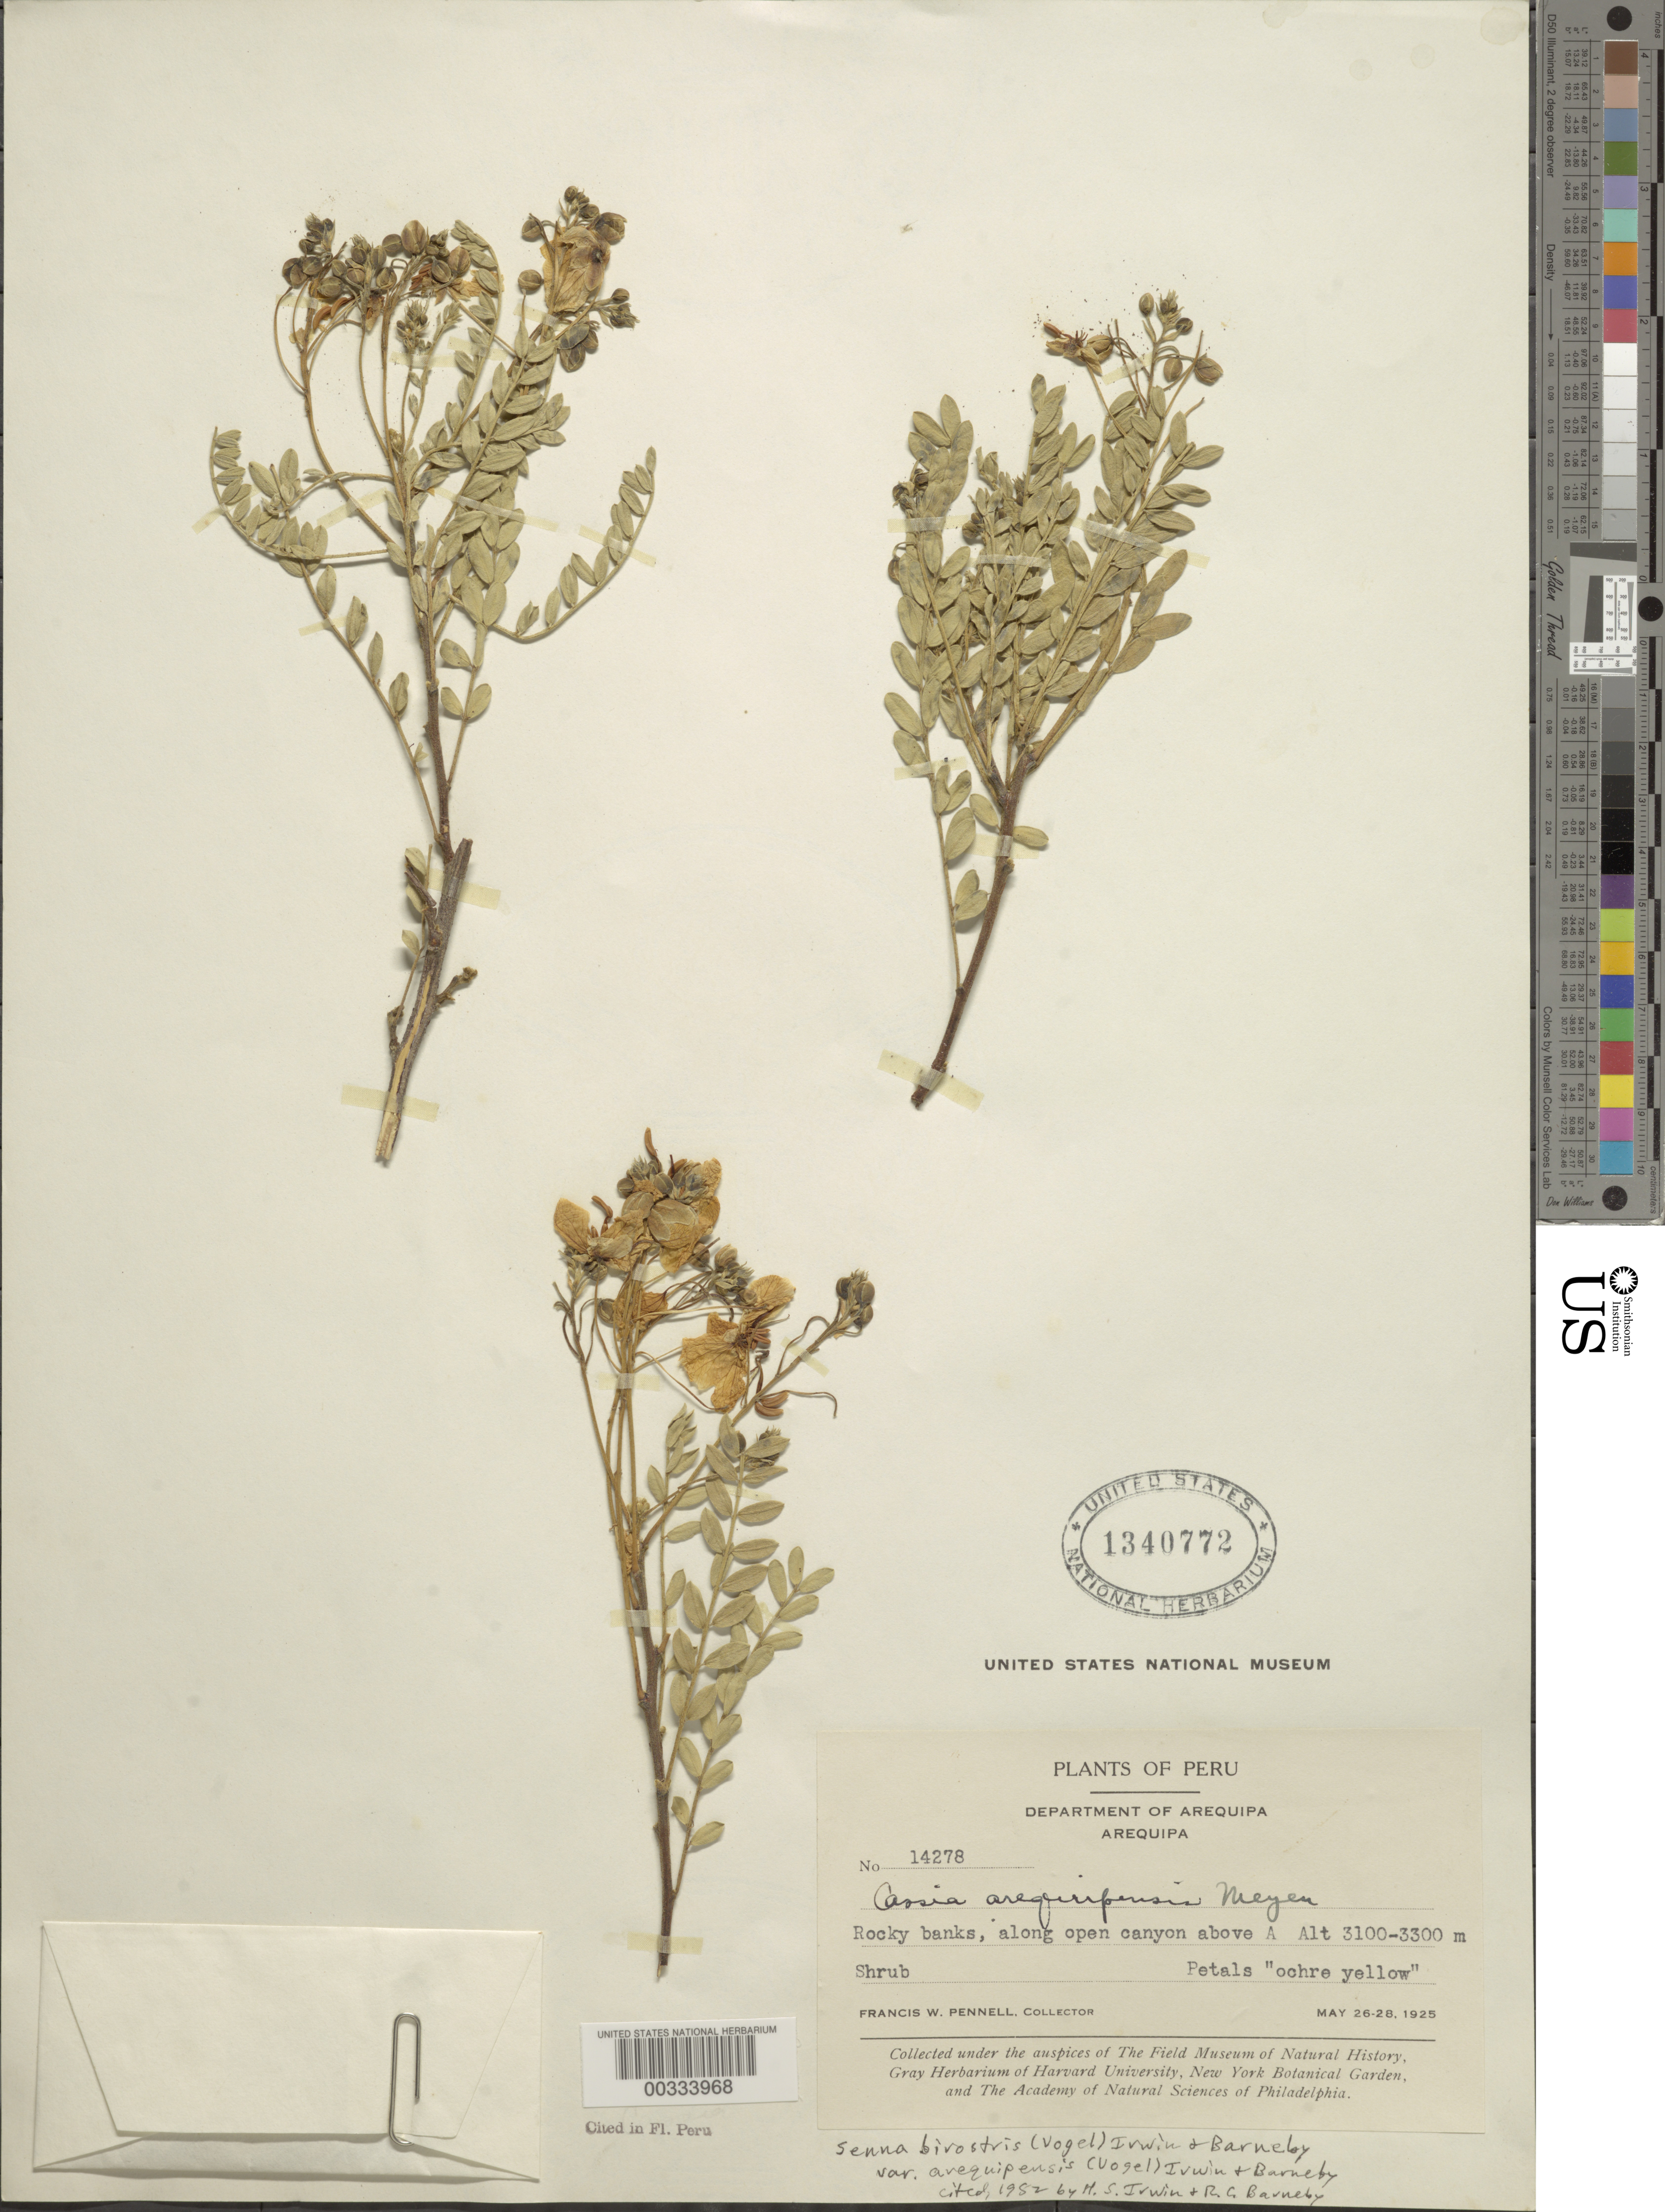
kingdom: Plantae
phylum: Tracheophyta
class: Magnoliopsida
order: Fabales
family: Fabaceae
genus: Senna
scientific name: Senna birostris var. arequipensis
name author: (Vogel) H.S. Irwin & Barneby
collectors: F. W. Pennell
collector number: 14278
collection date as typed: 26 May 1925 to 28 May 1925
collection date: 1925-05-26/1925-05-28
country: Peru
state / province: Arequipa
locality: Arequipa, along open canyon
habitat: Rocky banks, along open canyon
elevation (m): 3100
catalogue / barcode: US 1340772